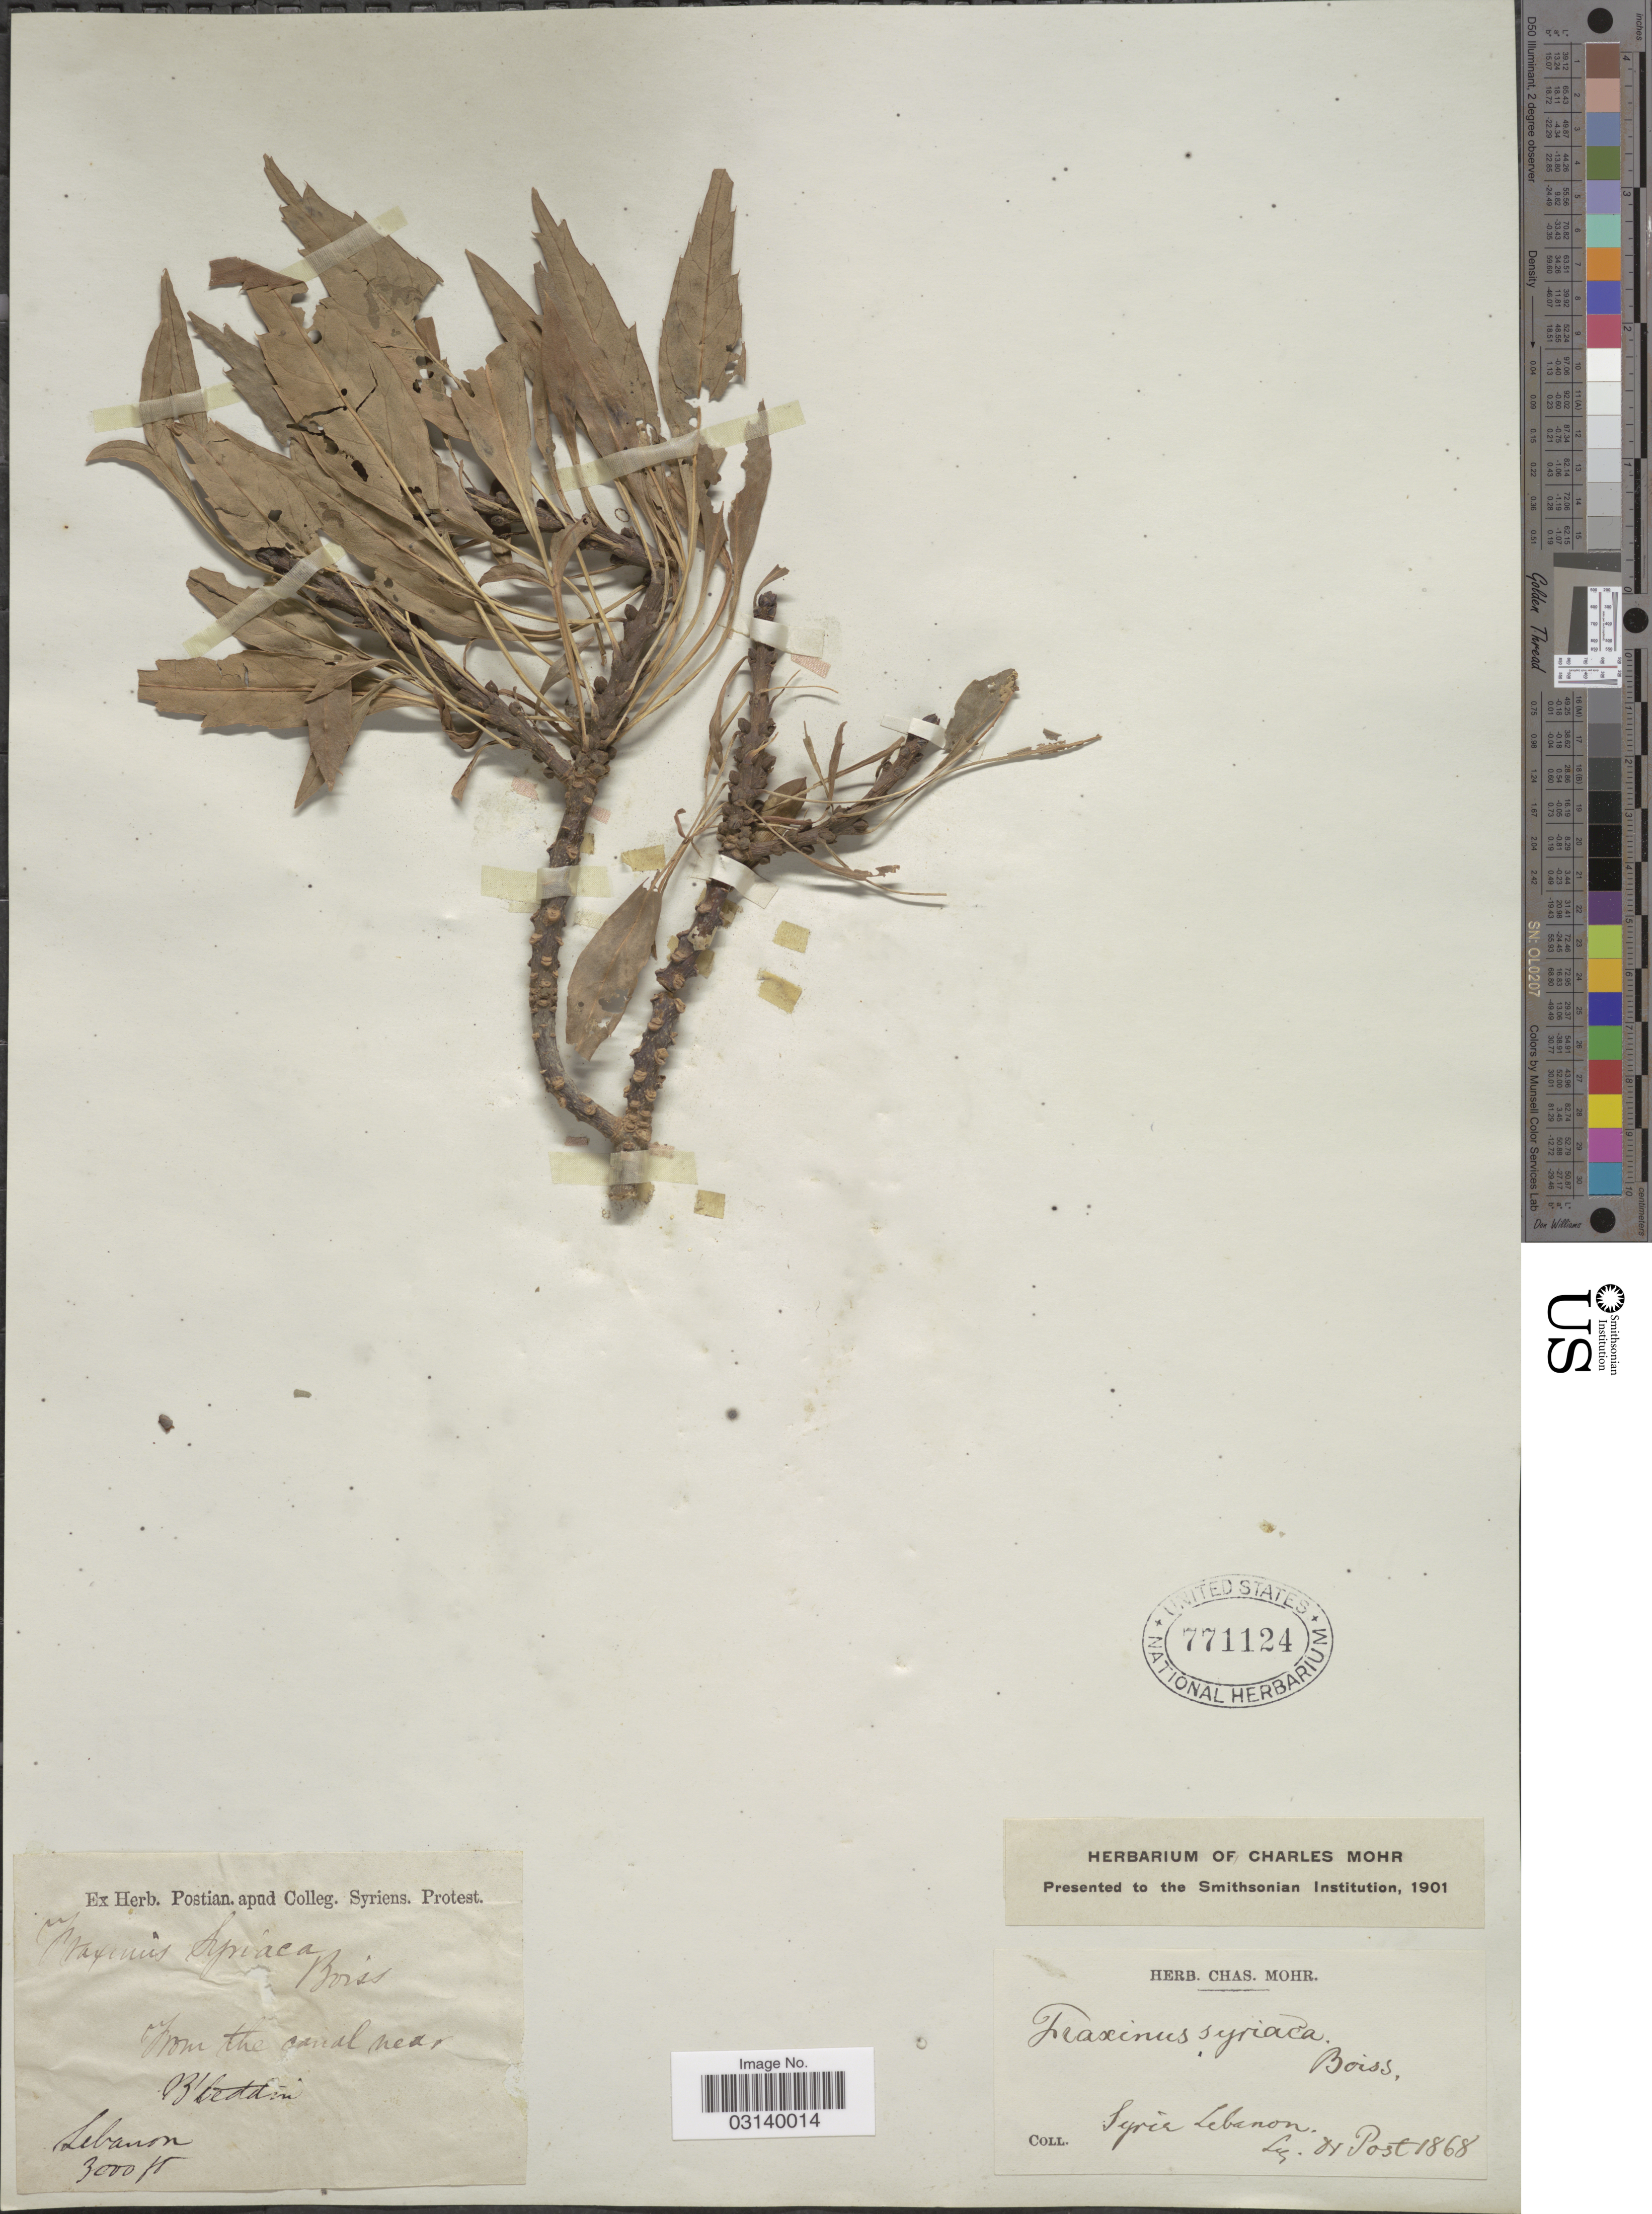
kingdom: Plantae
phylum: Tracheophyta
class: Magnoliopsida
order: Lamiales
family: Oleaceae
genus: Fraxinus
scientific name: Fraxinus syriaca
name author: Boiss.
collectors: ex herb. Charles Mohr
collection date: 1868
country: Syria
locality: Lebanon.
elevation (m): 914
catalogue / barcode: US 771124